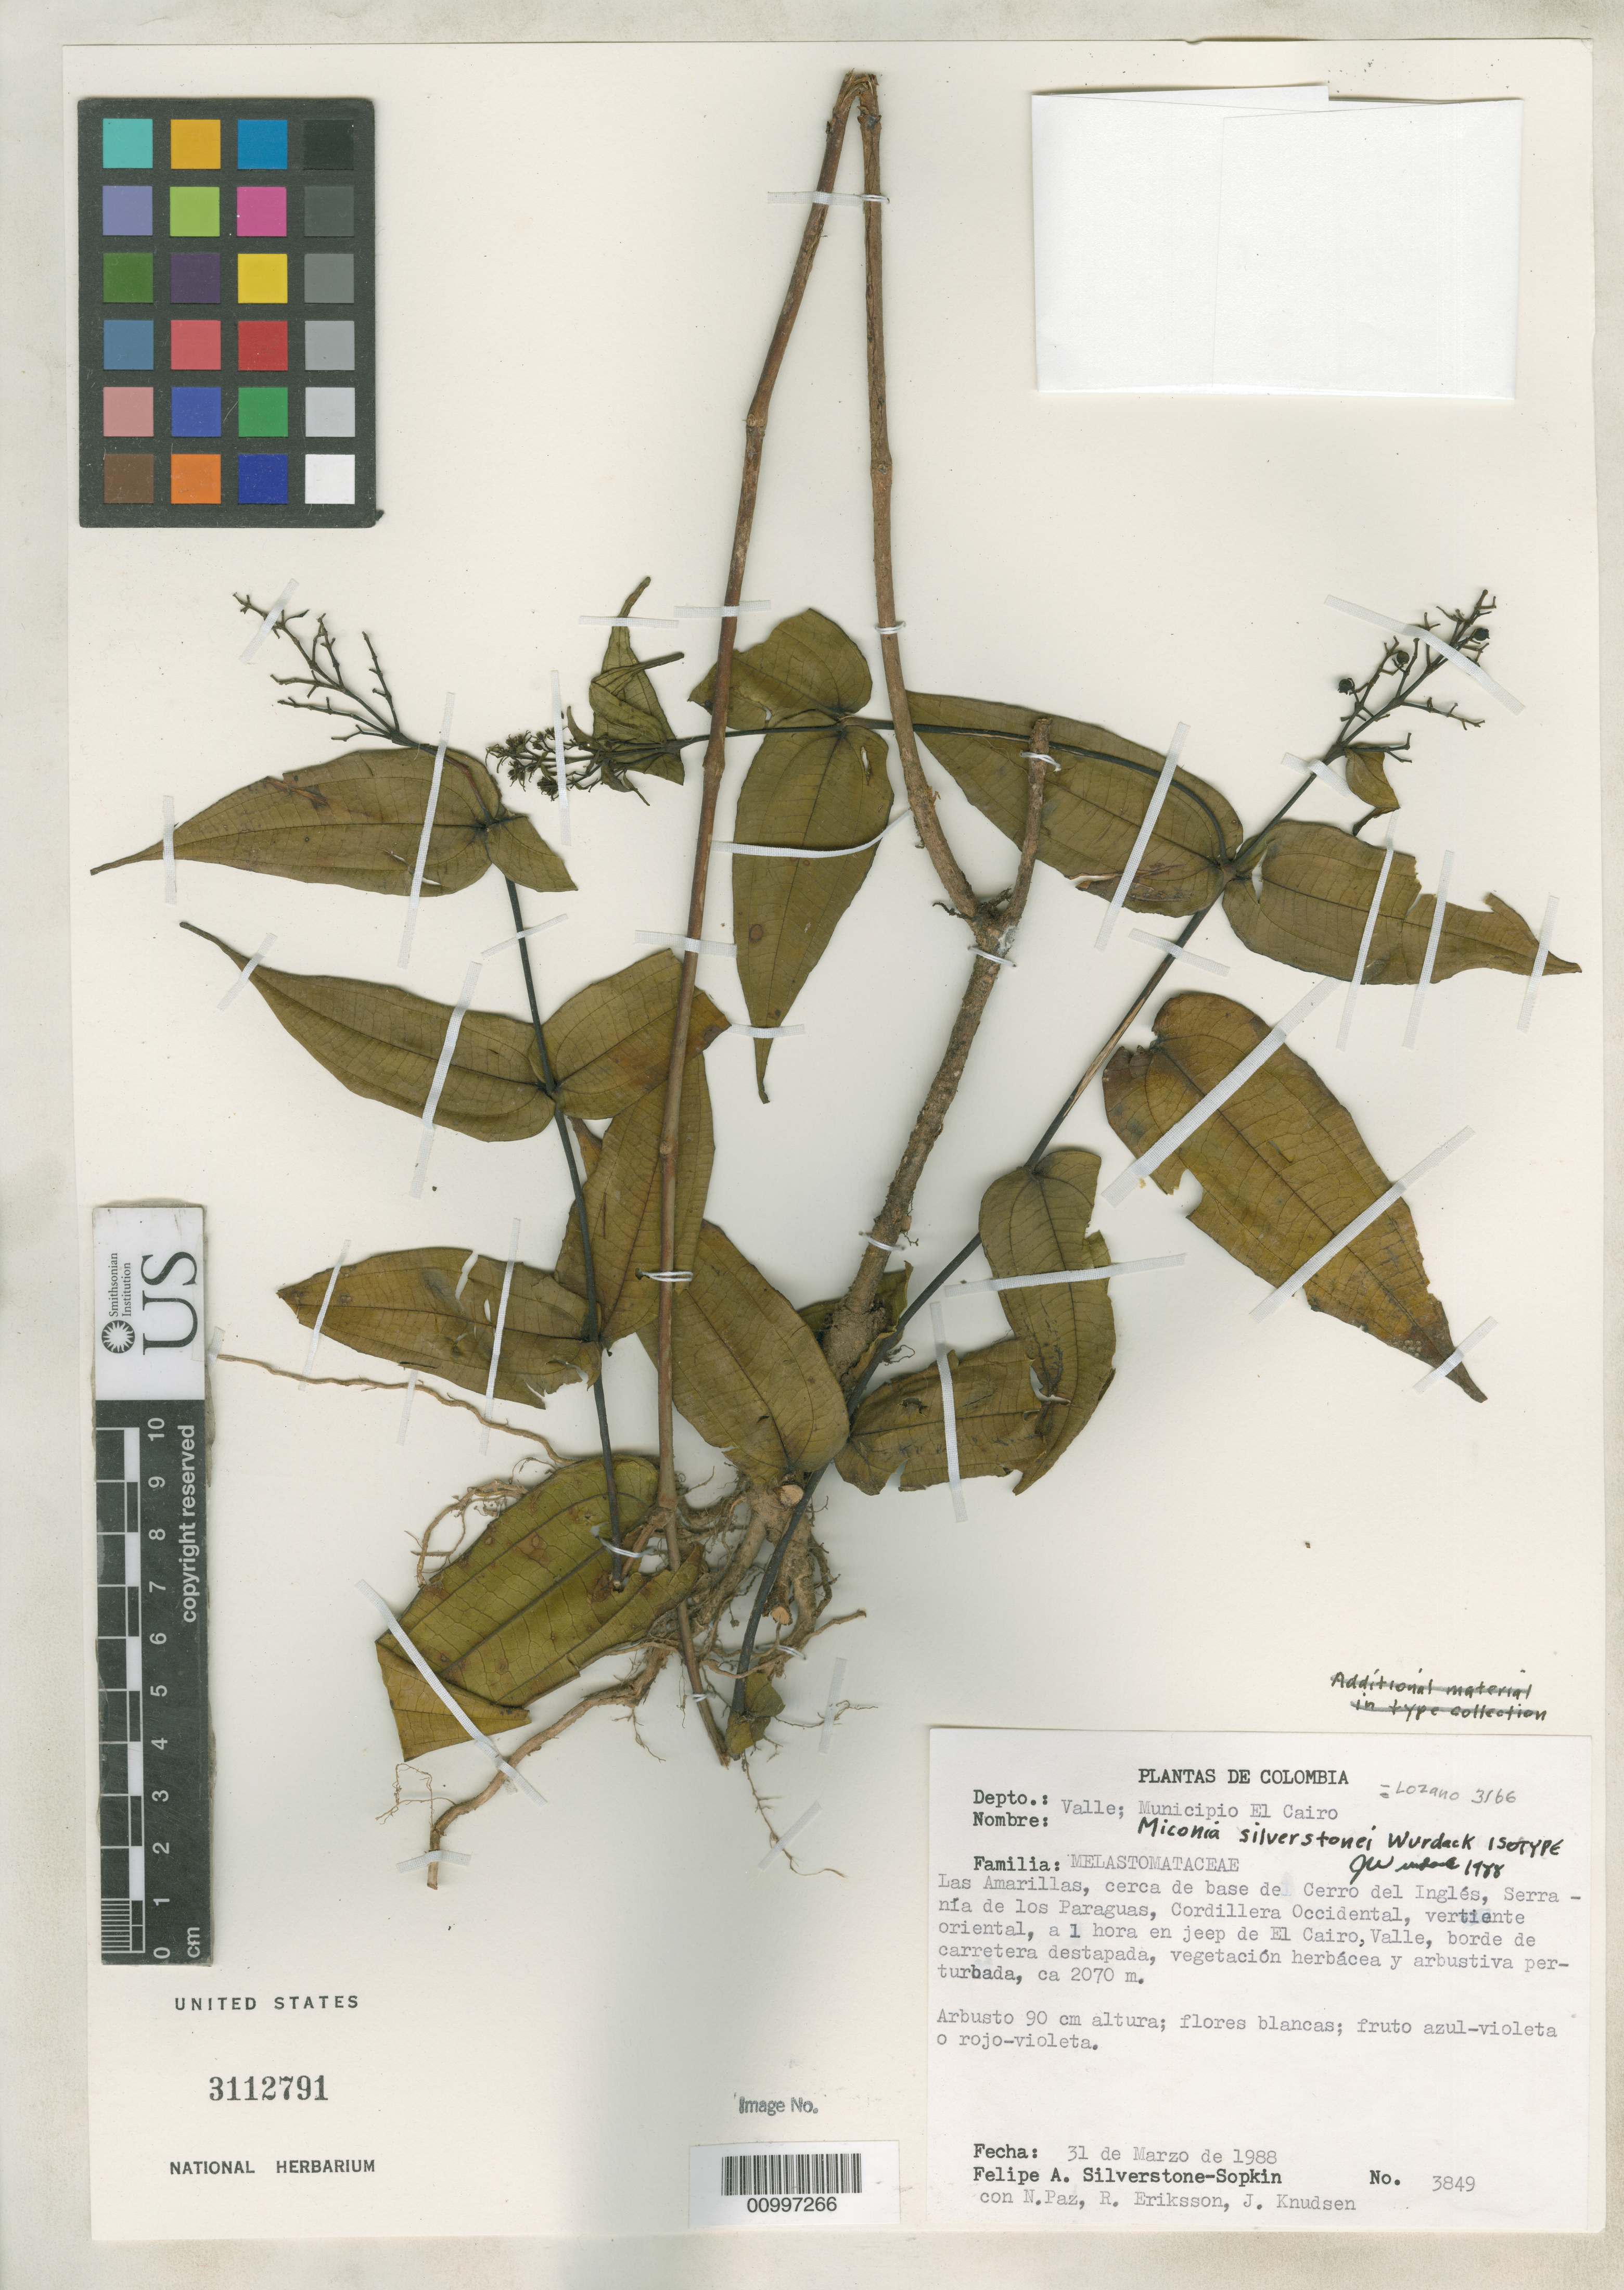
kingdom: Plantae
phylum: Tracheophyta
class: Magnoliopsida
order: Myrtales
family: Melastomataceae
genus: Miconia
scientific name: Miconia silverstonei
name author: Wurdack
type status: Isotype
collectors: P. A. Silverstone-Sopkin, N. Paz, R. Eriksson & J. Knudsen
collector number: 3849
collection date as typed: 31 Mar 1988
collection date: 1988-03-31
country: Colombia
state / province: Valle del Cauca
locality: Municipio El Cairo. Eastern slopes of Cordillera Occidental at Las Amarillas near base of Cerro del Ingles, Serrania de Los Paraguas.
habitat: Borde de carretera destapada, vegetacion herbacea y arbustiva perturbada.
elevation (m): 2070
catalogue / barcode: US 3112791